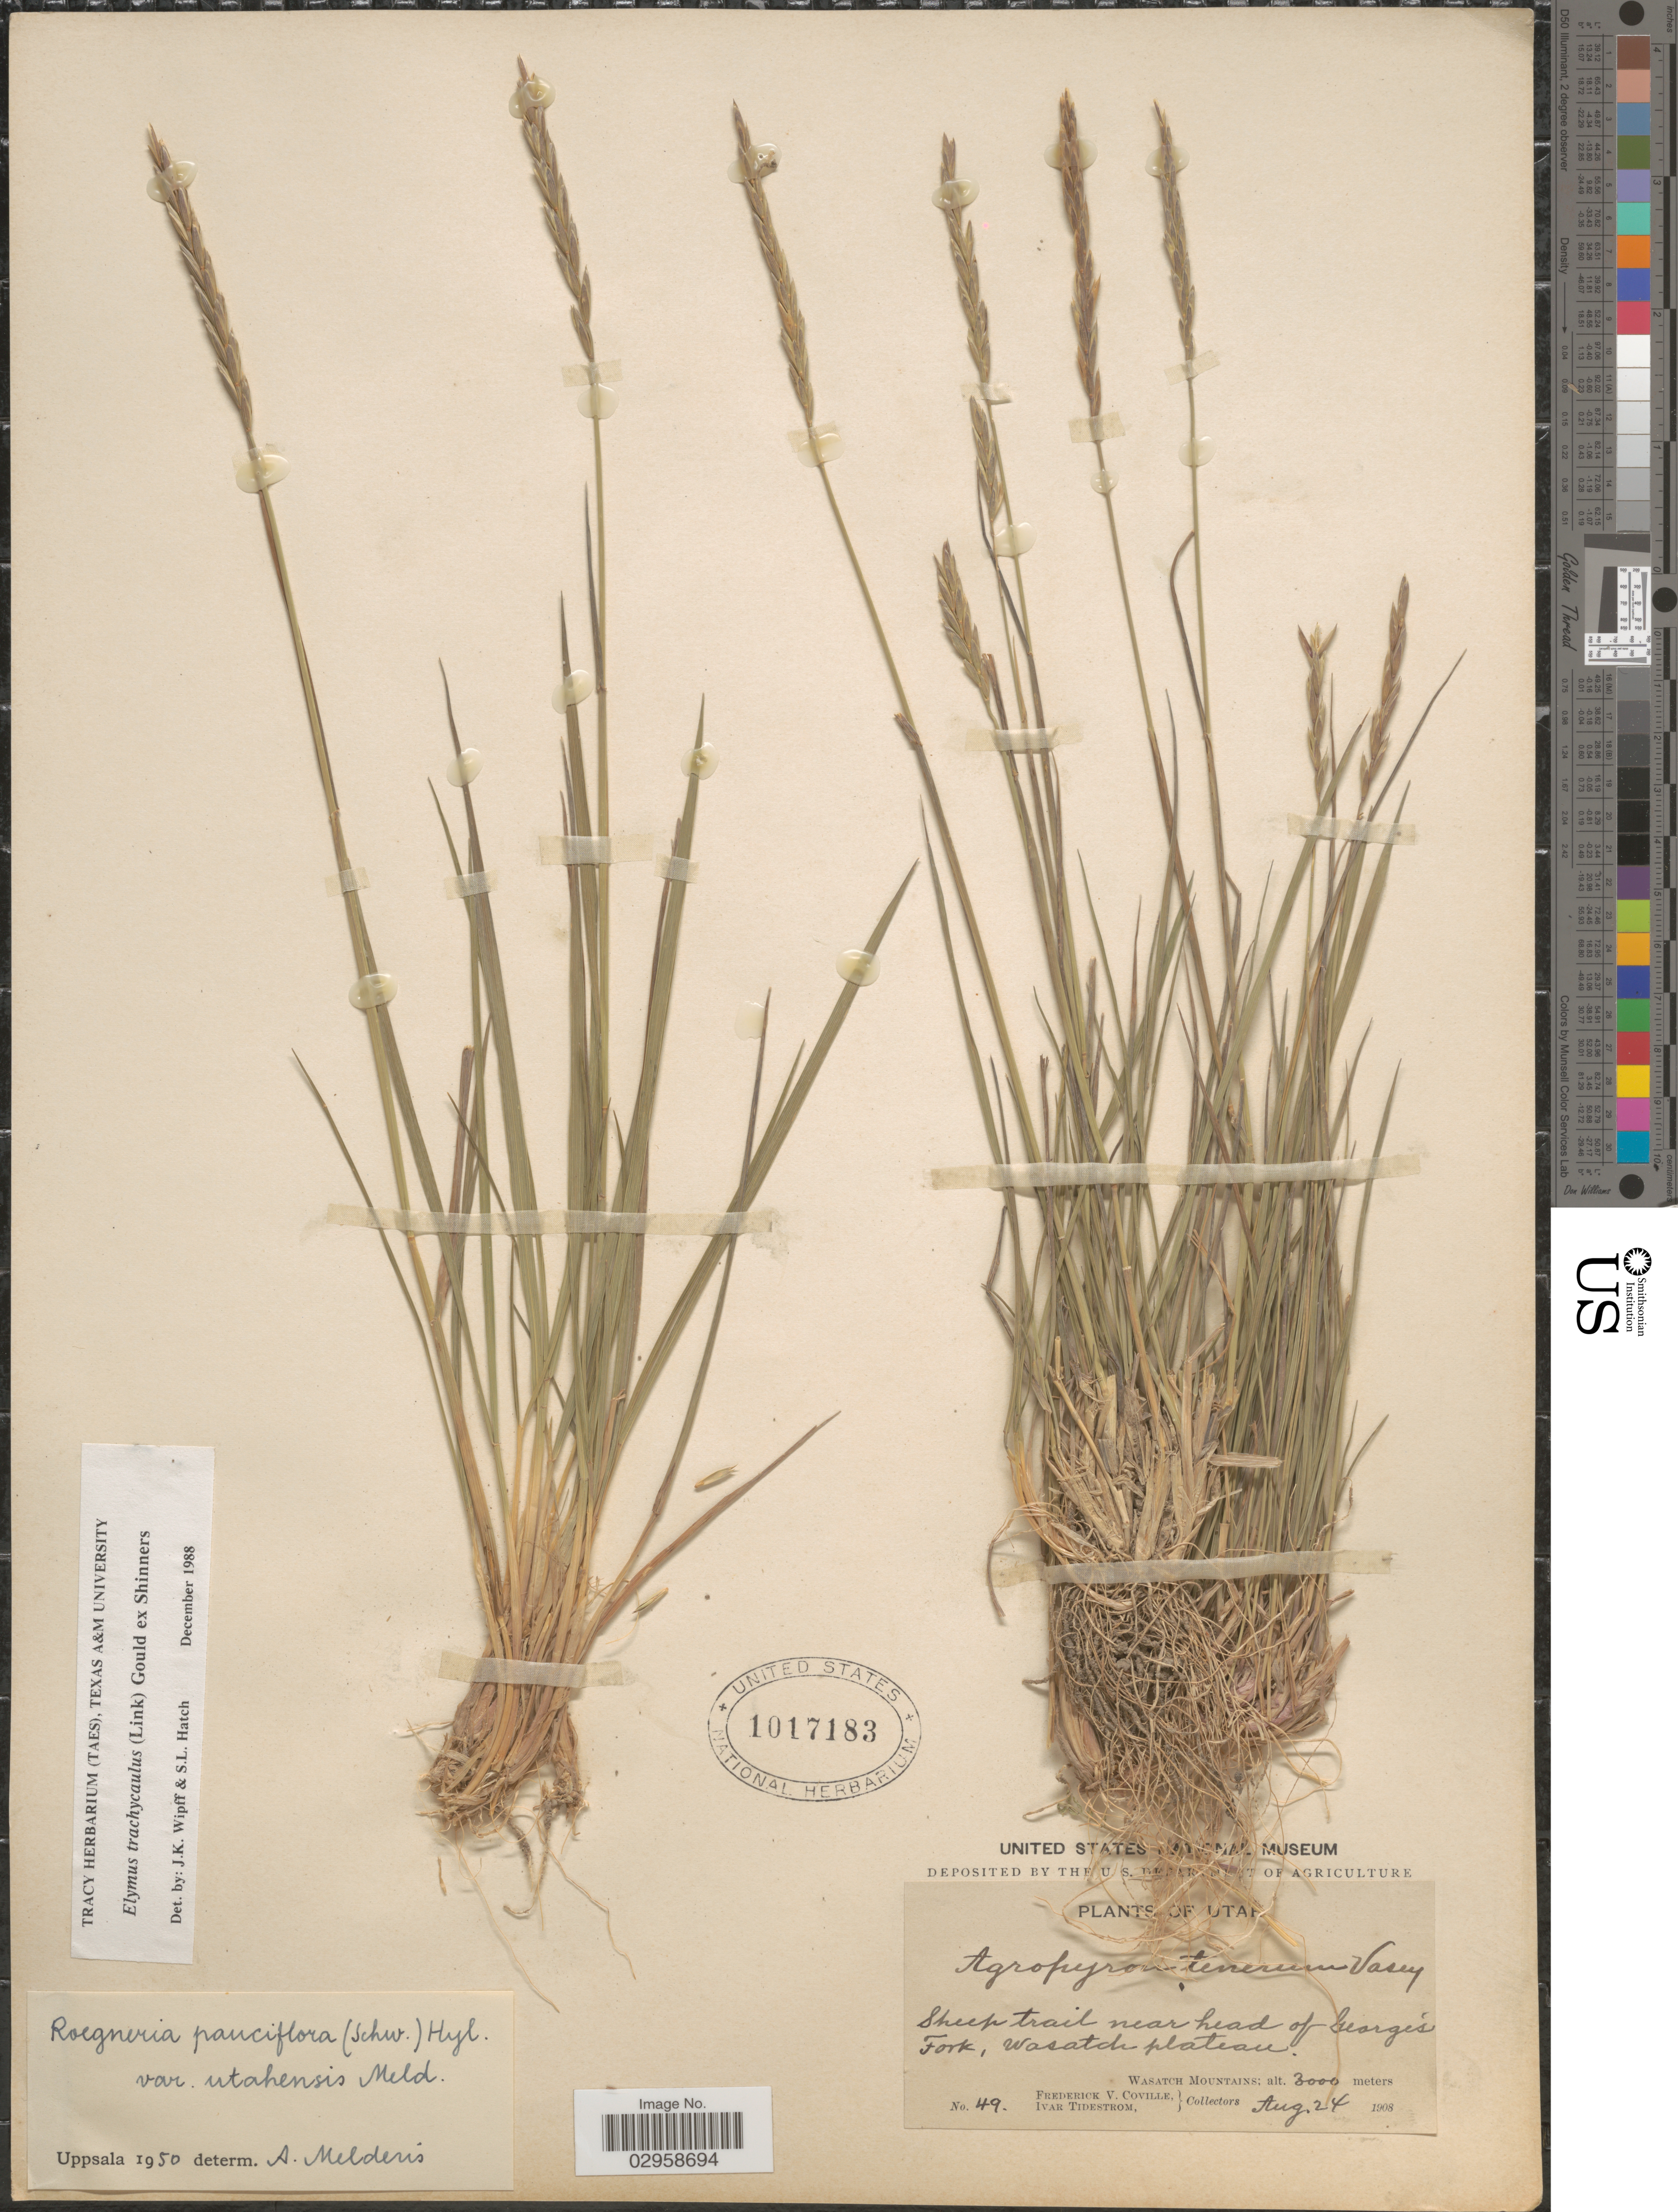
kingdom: Plantae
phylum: Tracheophyta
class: Liliopsida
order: Poales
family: Poaceae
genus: Elymus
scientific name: Elymus trachycaulus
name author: (Link) Gould ex Shinners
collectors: F. V. Coville & I. F. Tidestrom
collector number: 49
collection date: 1908-08-24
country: United States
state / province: Utah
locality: Sheep trail near head of George's Fork, Wasatch plateau. Wasatch Mountains.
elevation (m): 3000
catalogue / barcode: US 1017183